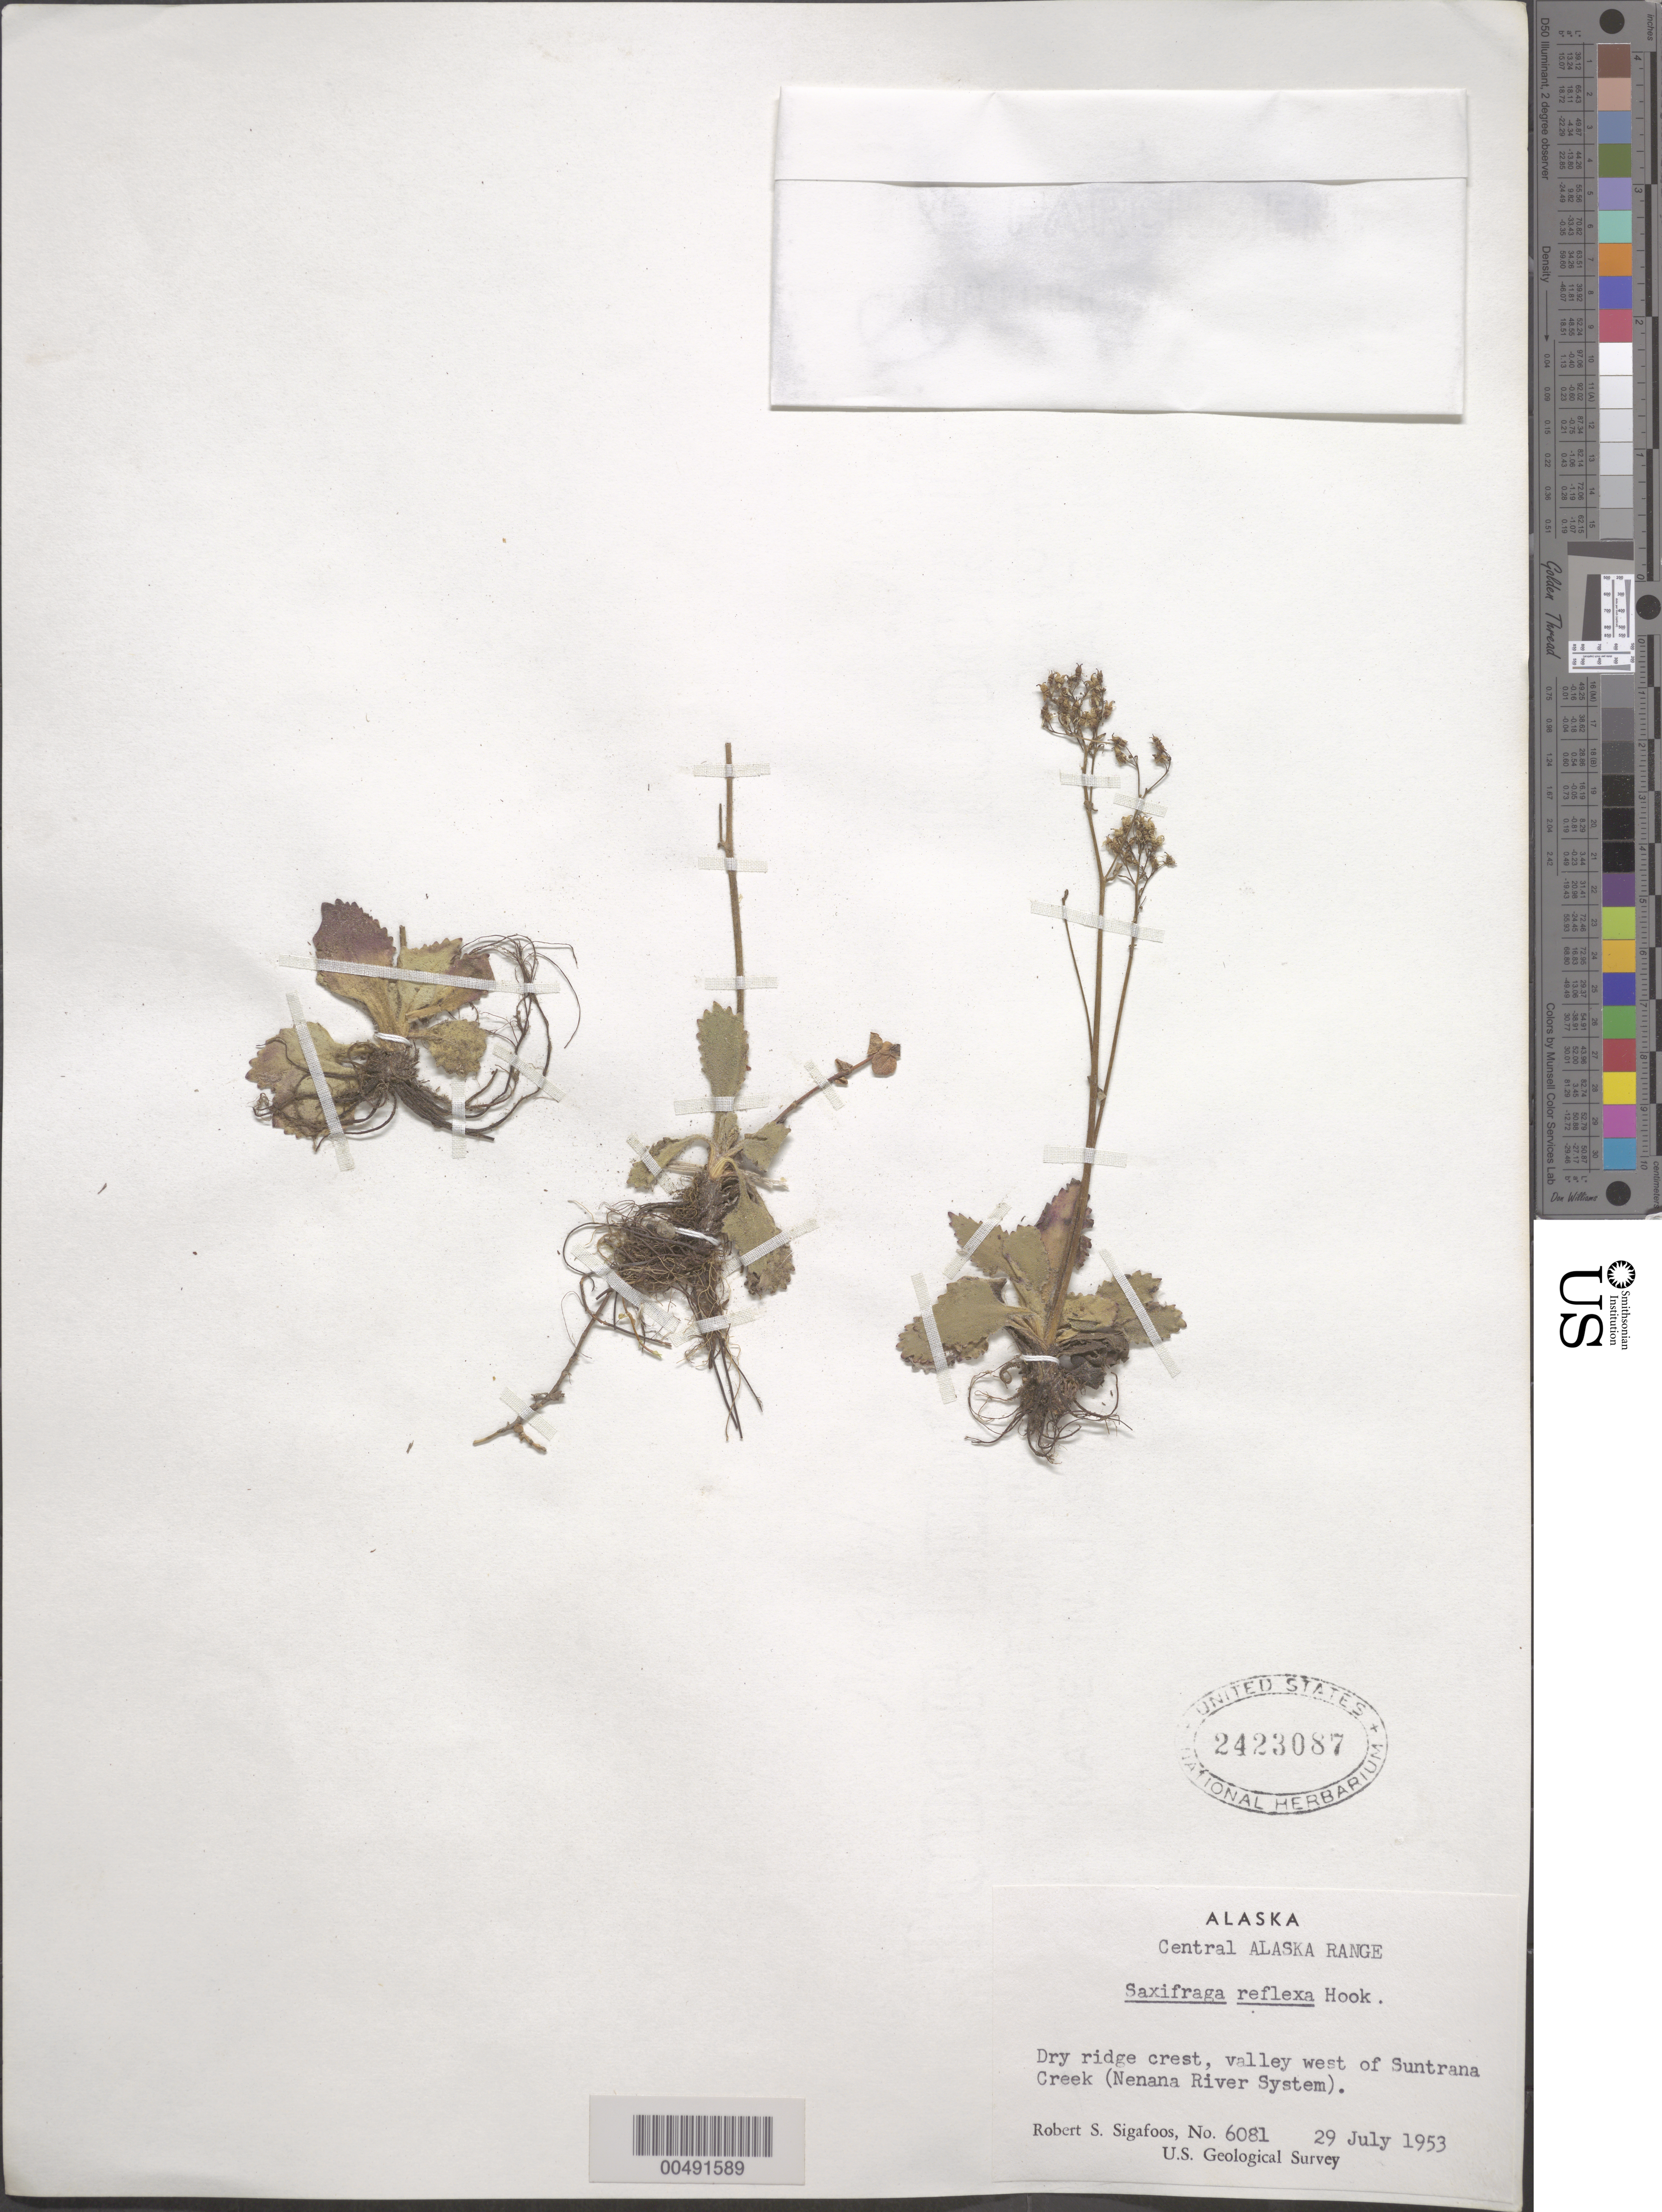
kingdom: Plantae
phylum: Tracheophyta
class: Magnoliopsida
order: Saxifragales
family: Saxifragaceae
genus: Micranthes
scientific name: Micranthes reflexa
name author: (Hook.) Small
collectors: R. Sigafoos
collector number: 6081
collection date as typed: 29 Jul 1953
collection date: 1953-07-29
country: United States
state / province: Alaska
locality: Central Alaska Range, valley west of Suntrana Creek (Nenana River System)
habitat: dry ridge crest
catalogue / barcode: US 2423087